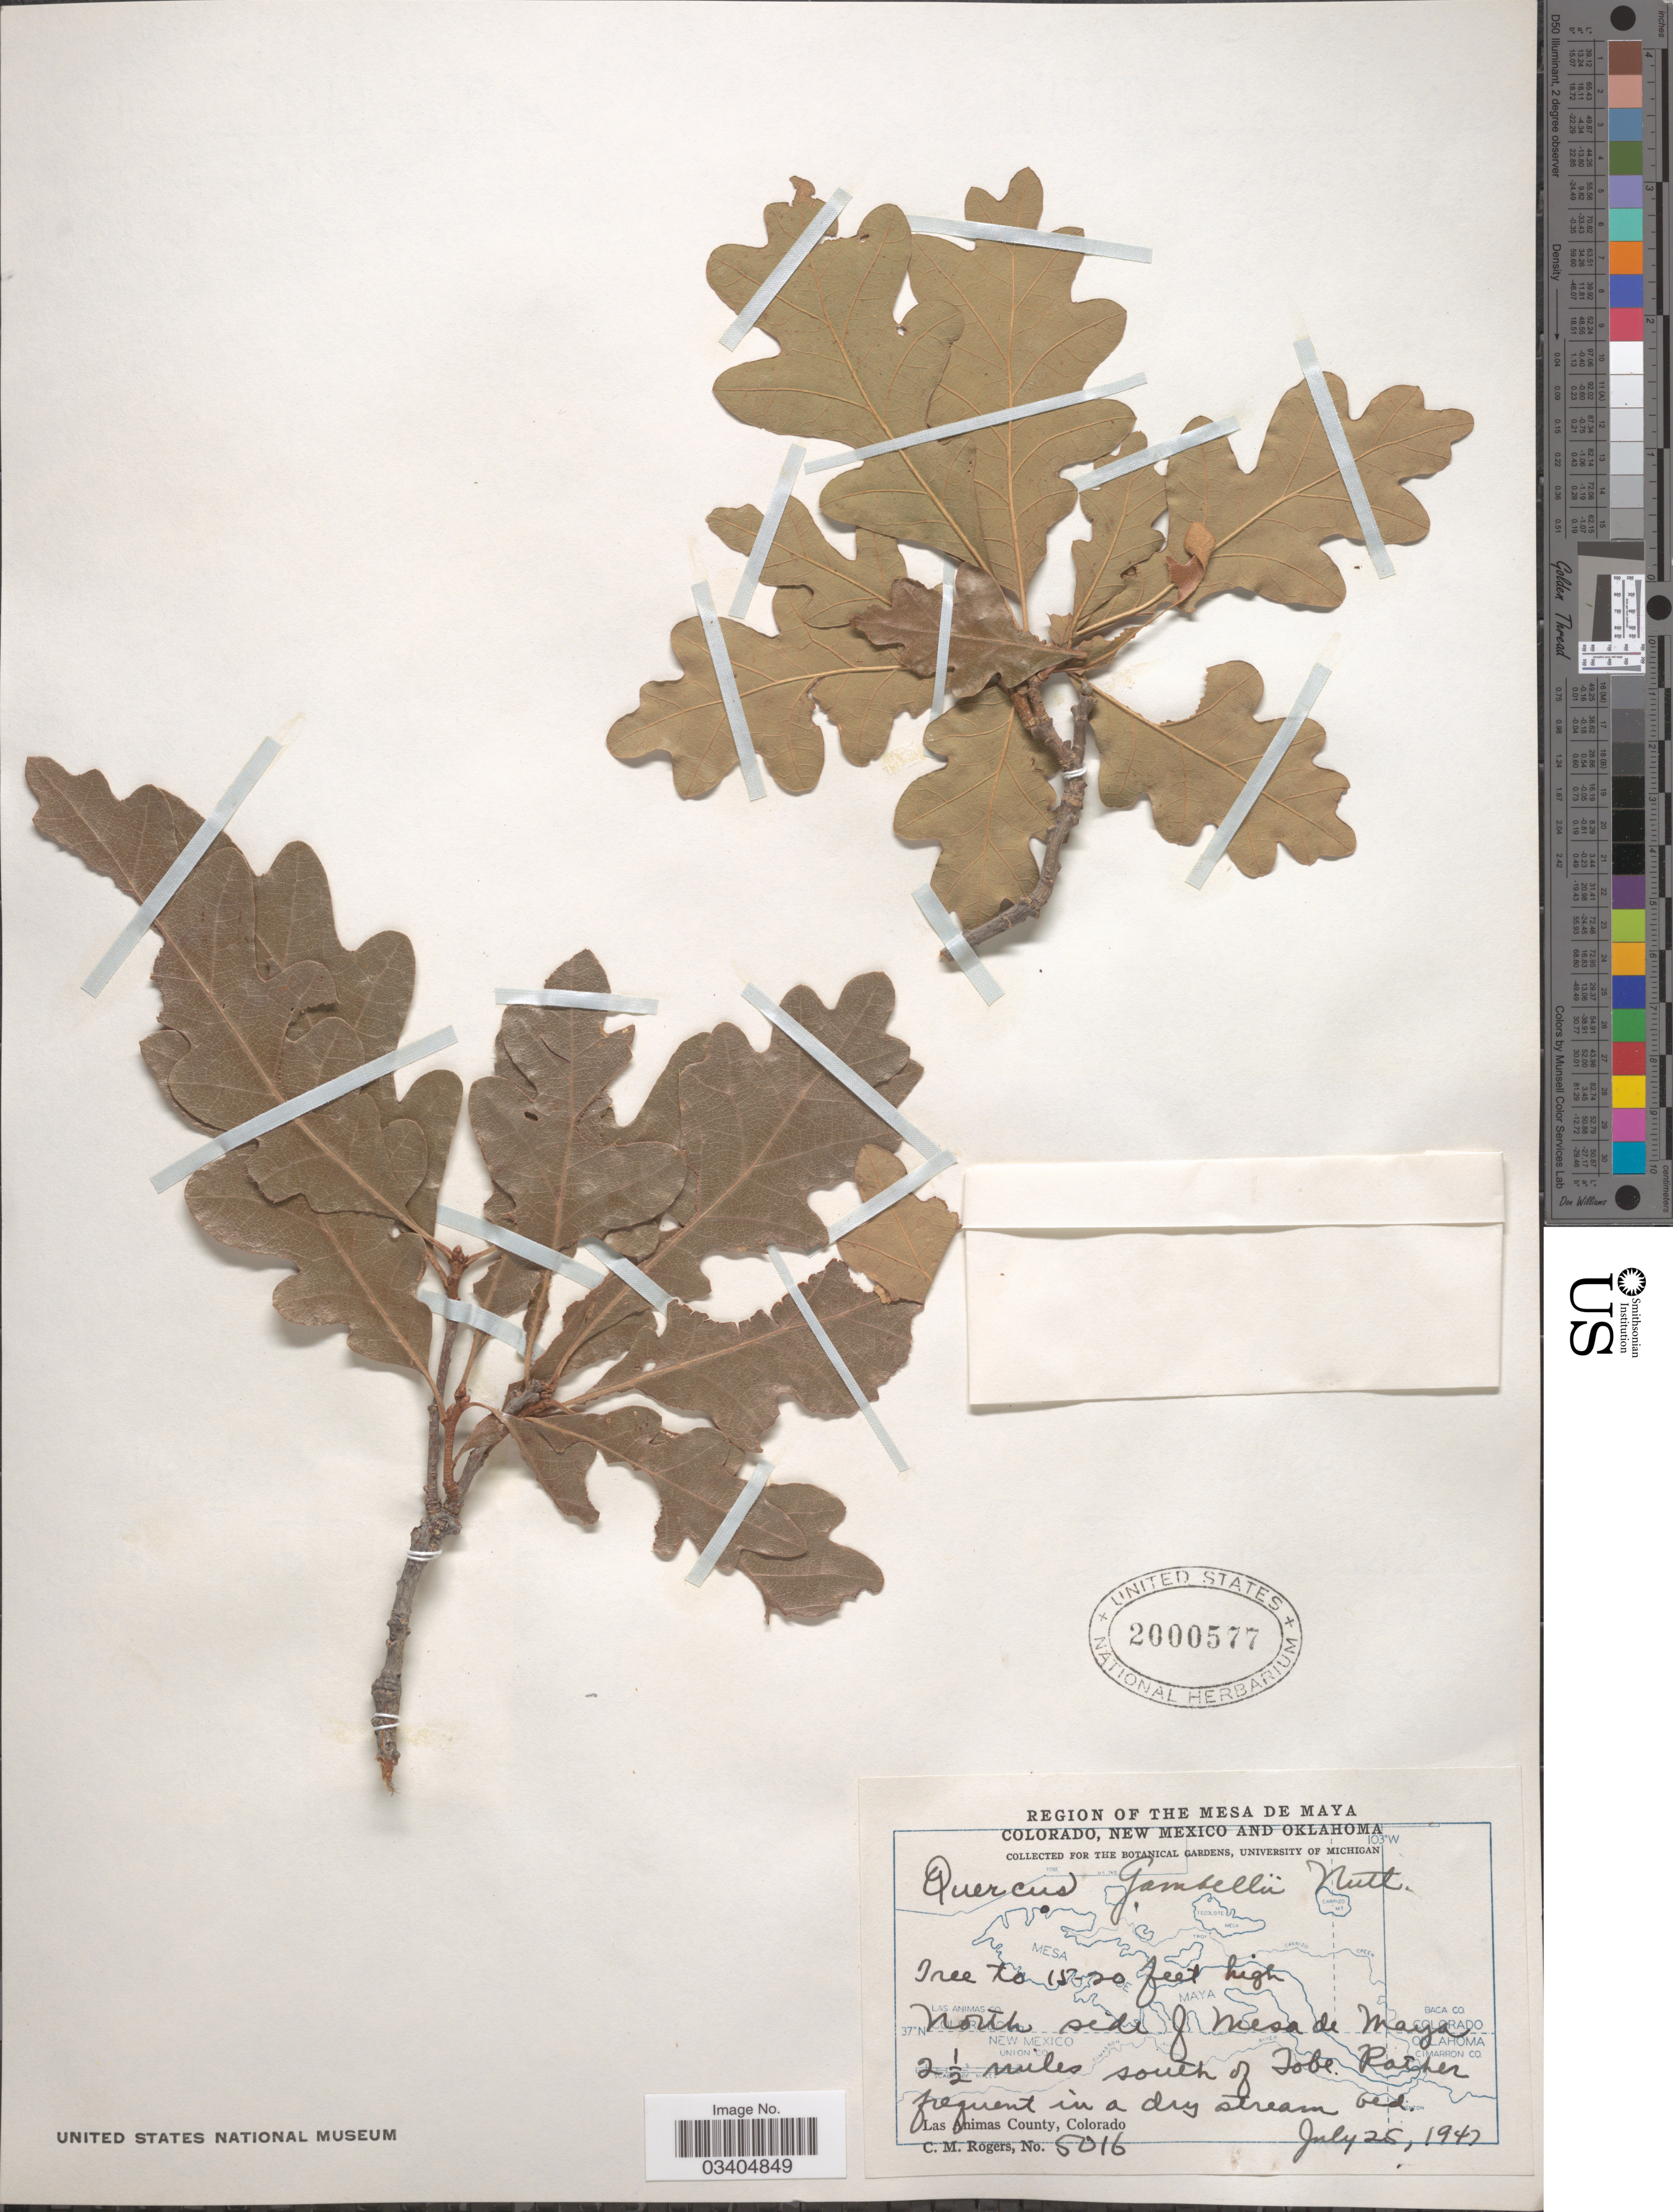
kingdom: Plantae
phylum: Tracheophyta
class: Magnoliopsida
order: Fagales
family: Fagaceae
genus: Quercus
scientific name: Quercus gambelii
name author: Nutt.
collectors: C. M. Rogers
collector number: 5016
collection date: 1947-07-25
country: United States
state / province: Colorado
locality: Region of the Mesa De Maya. North side of Mesa De Maya. 2½ miles south of Tobe. Las Animas County.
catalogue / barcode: US 2000577